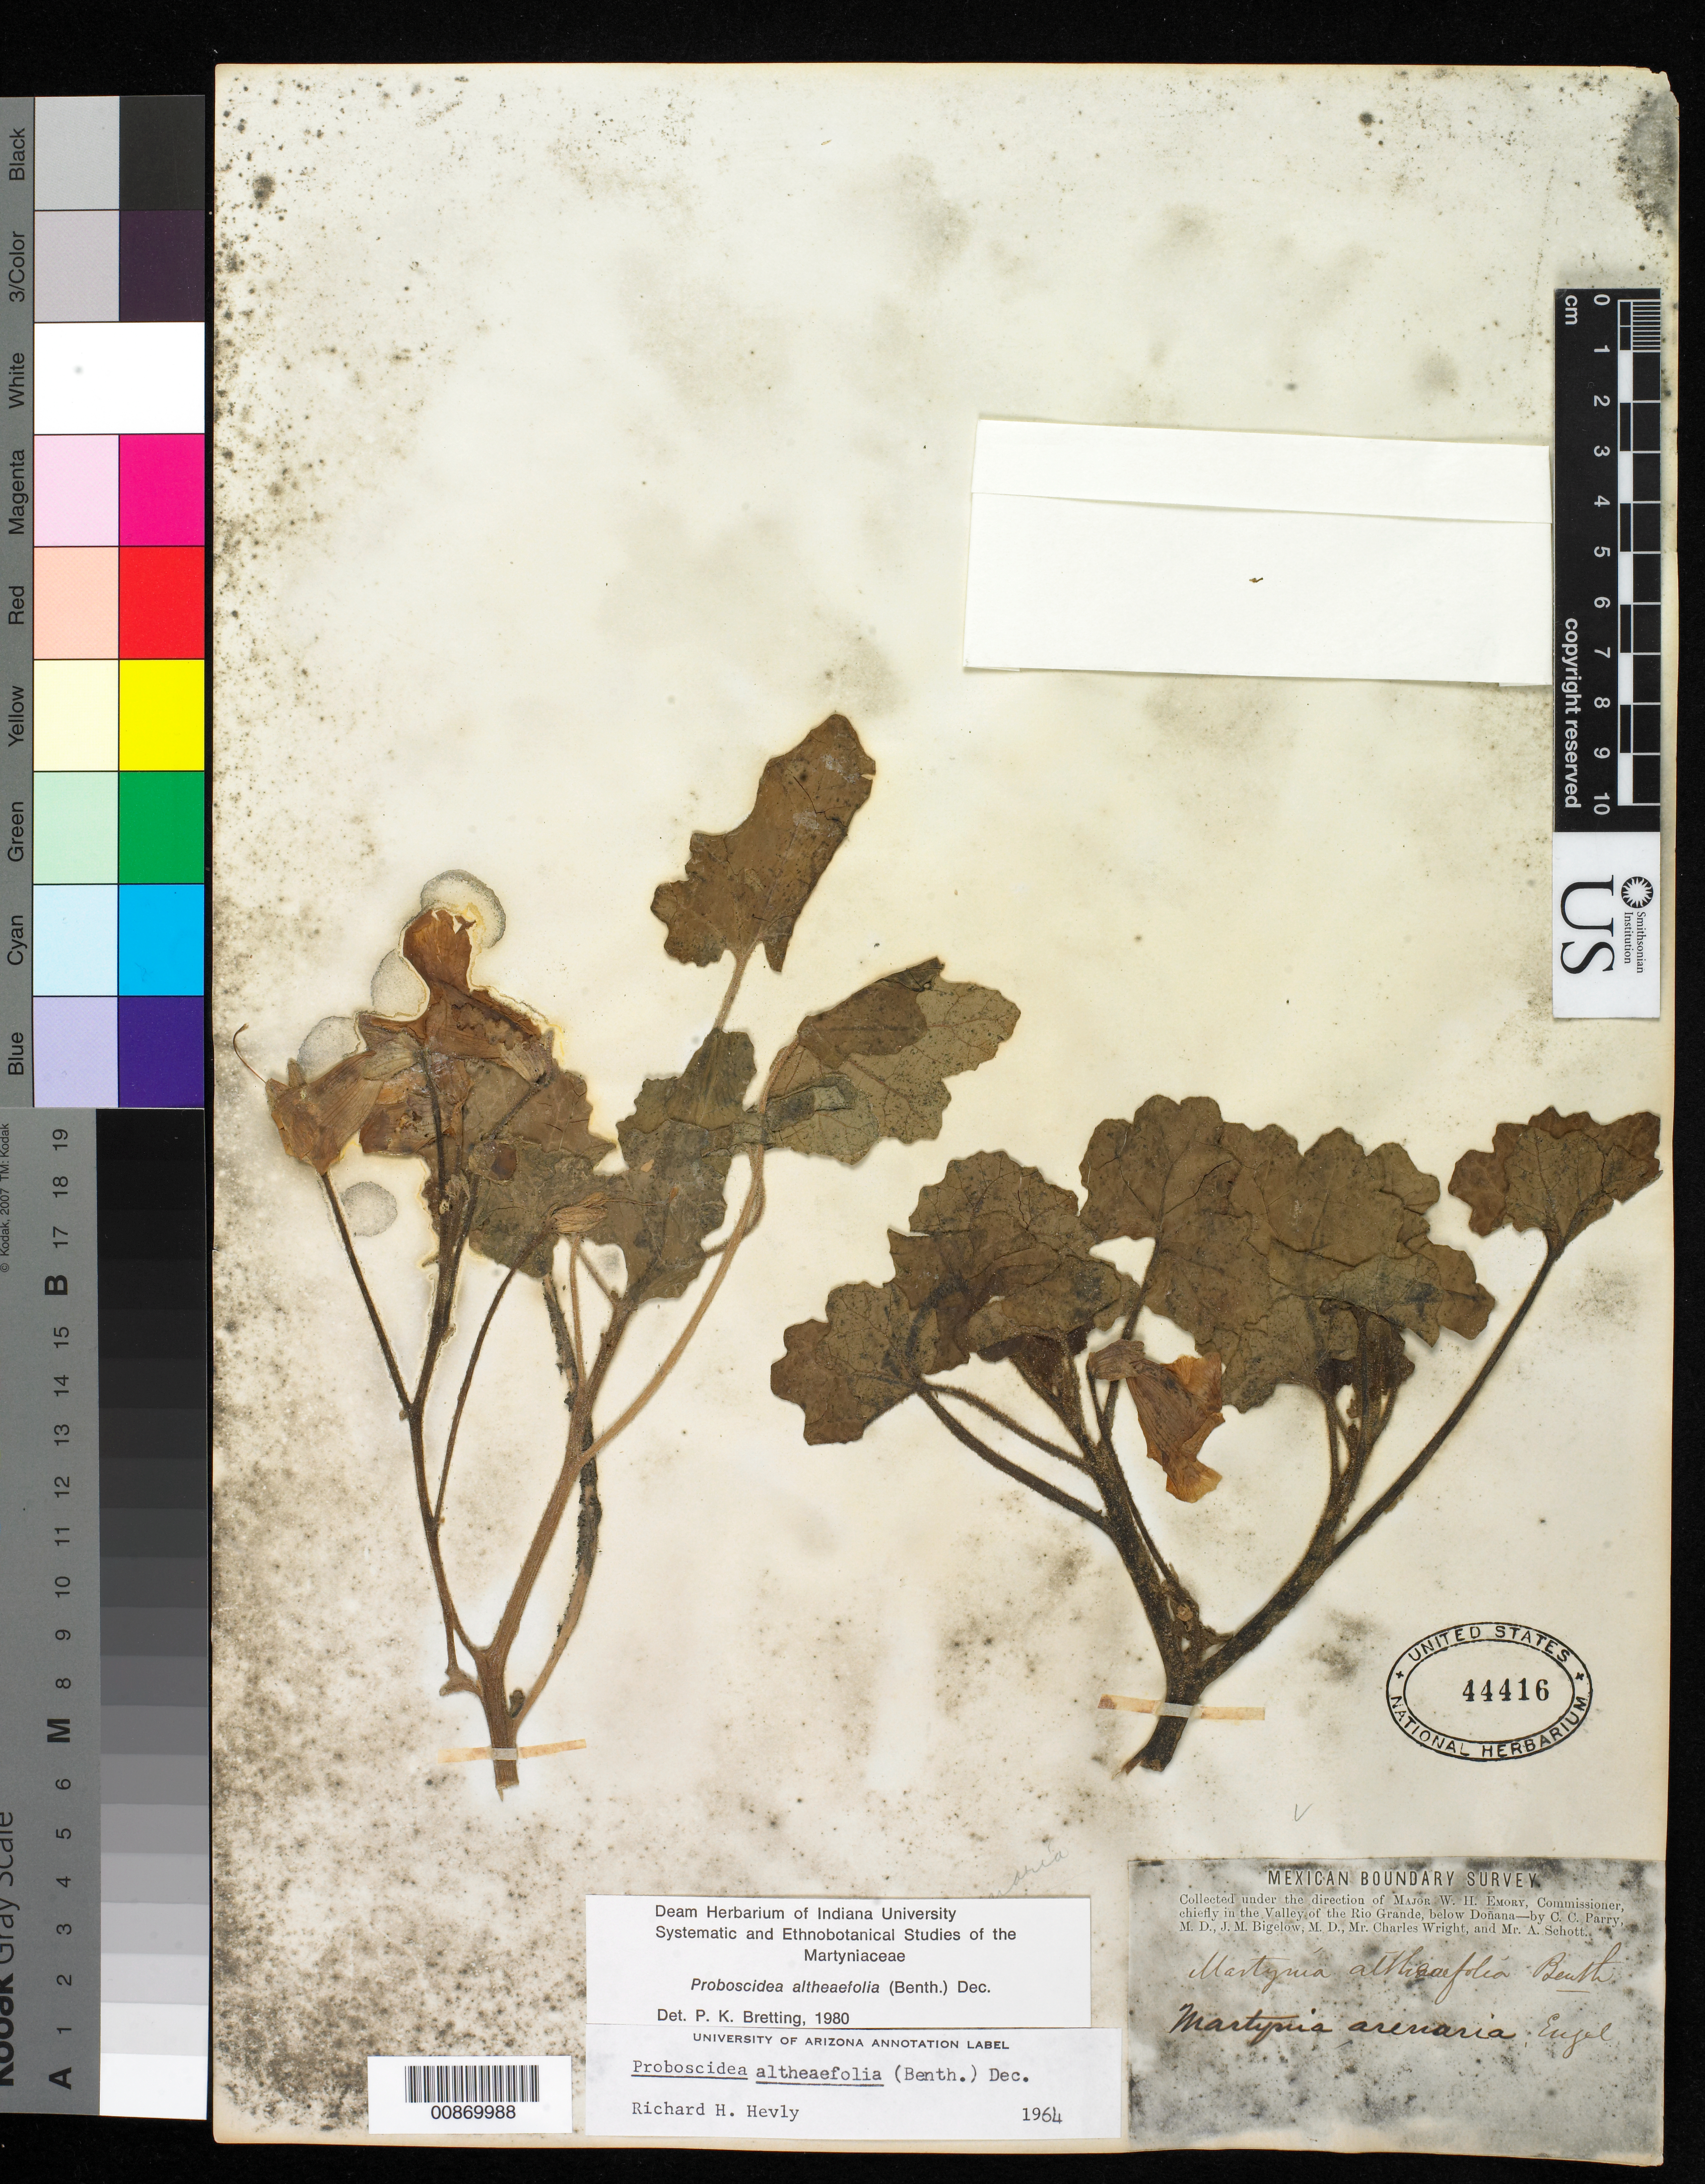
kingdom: Plantae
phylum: Tracheophyta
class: Magnoliopsida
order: Lamiales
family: Martyniaceae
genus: Proboscidea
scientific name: Proboscidea althaeifolia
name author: (Benth.) Decne.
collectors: C. C. Parry, J. M. Bigelow, C. Wright & A. C. V. Schott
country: United States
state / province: New Mexico / Texas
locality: Valley of the Rio Grande, below Doñana.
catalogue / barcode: US 44416